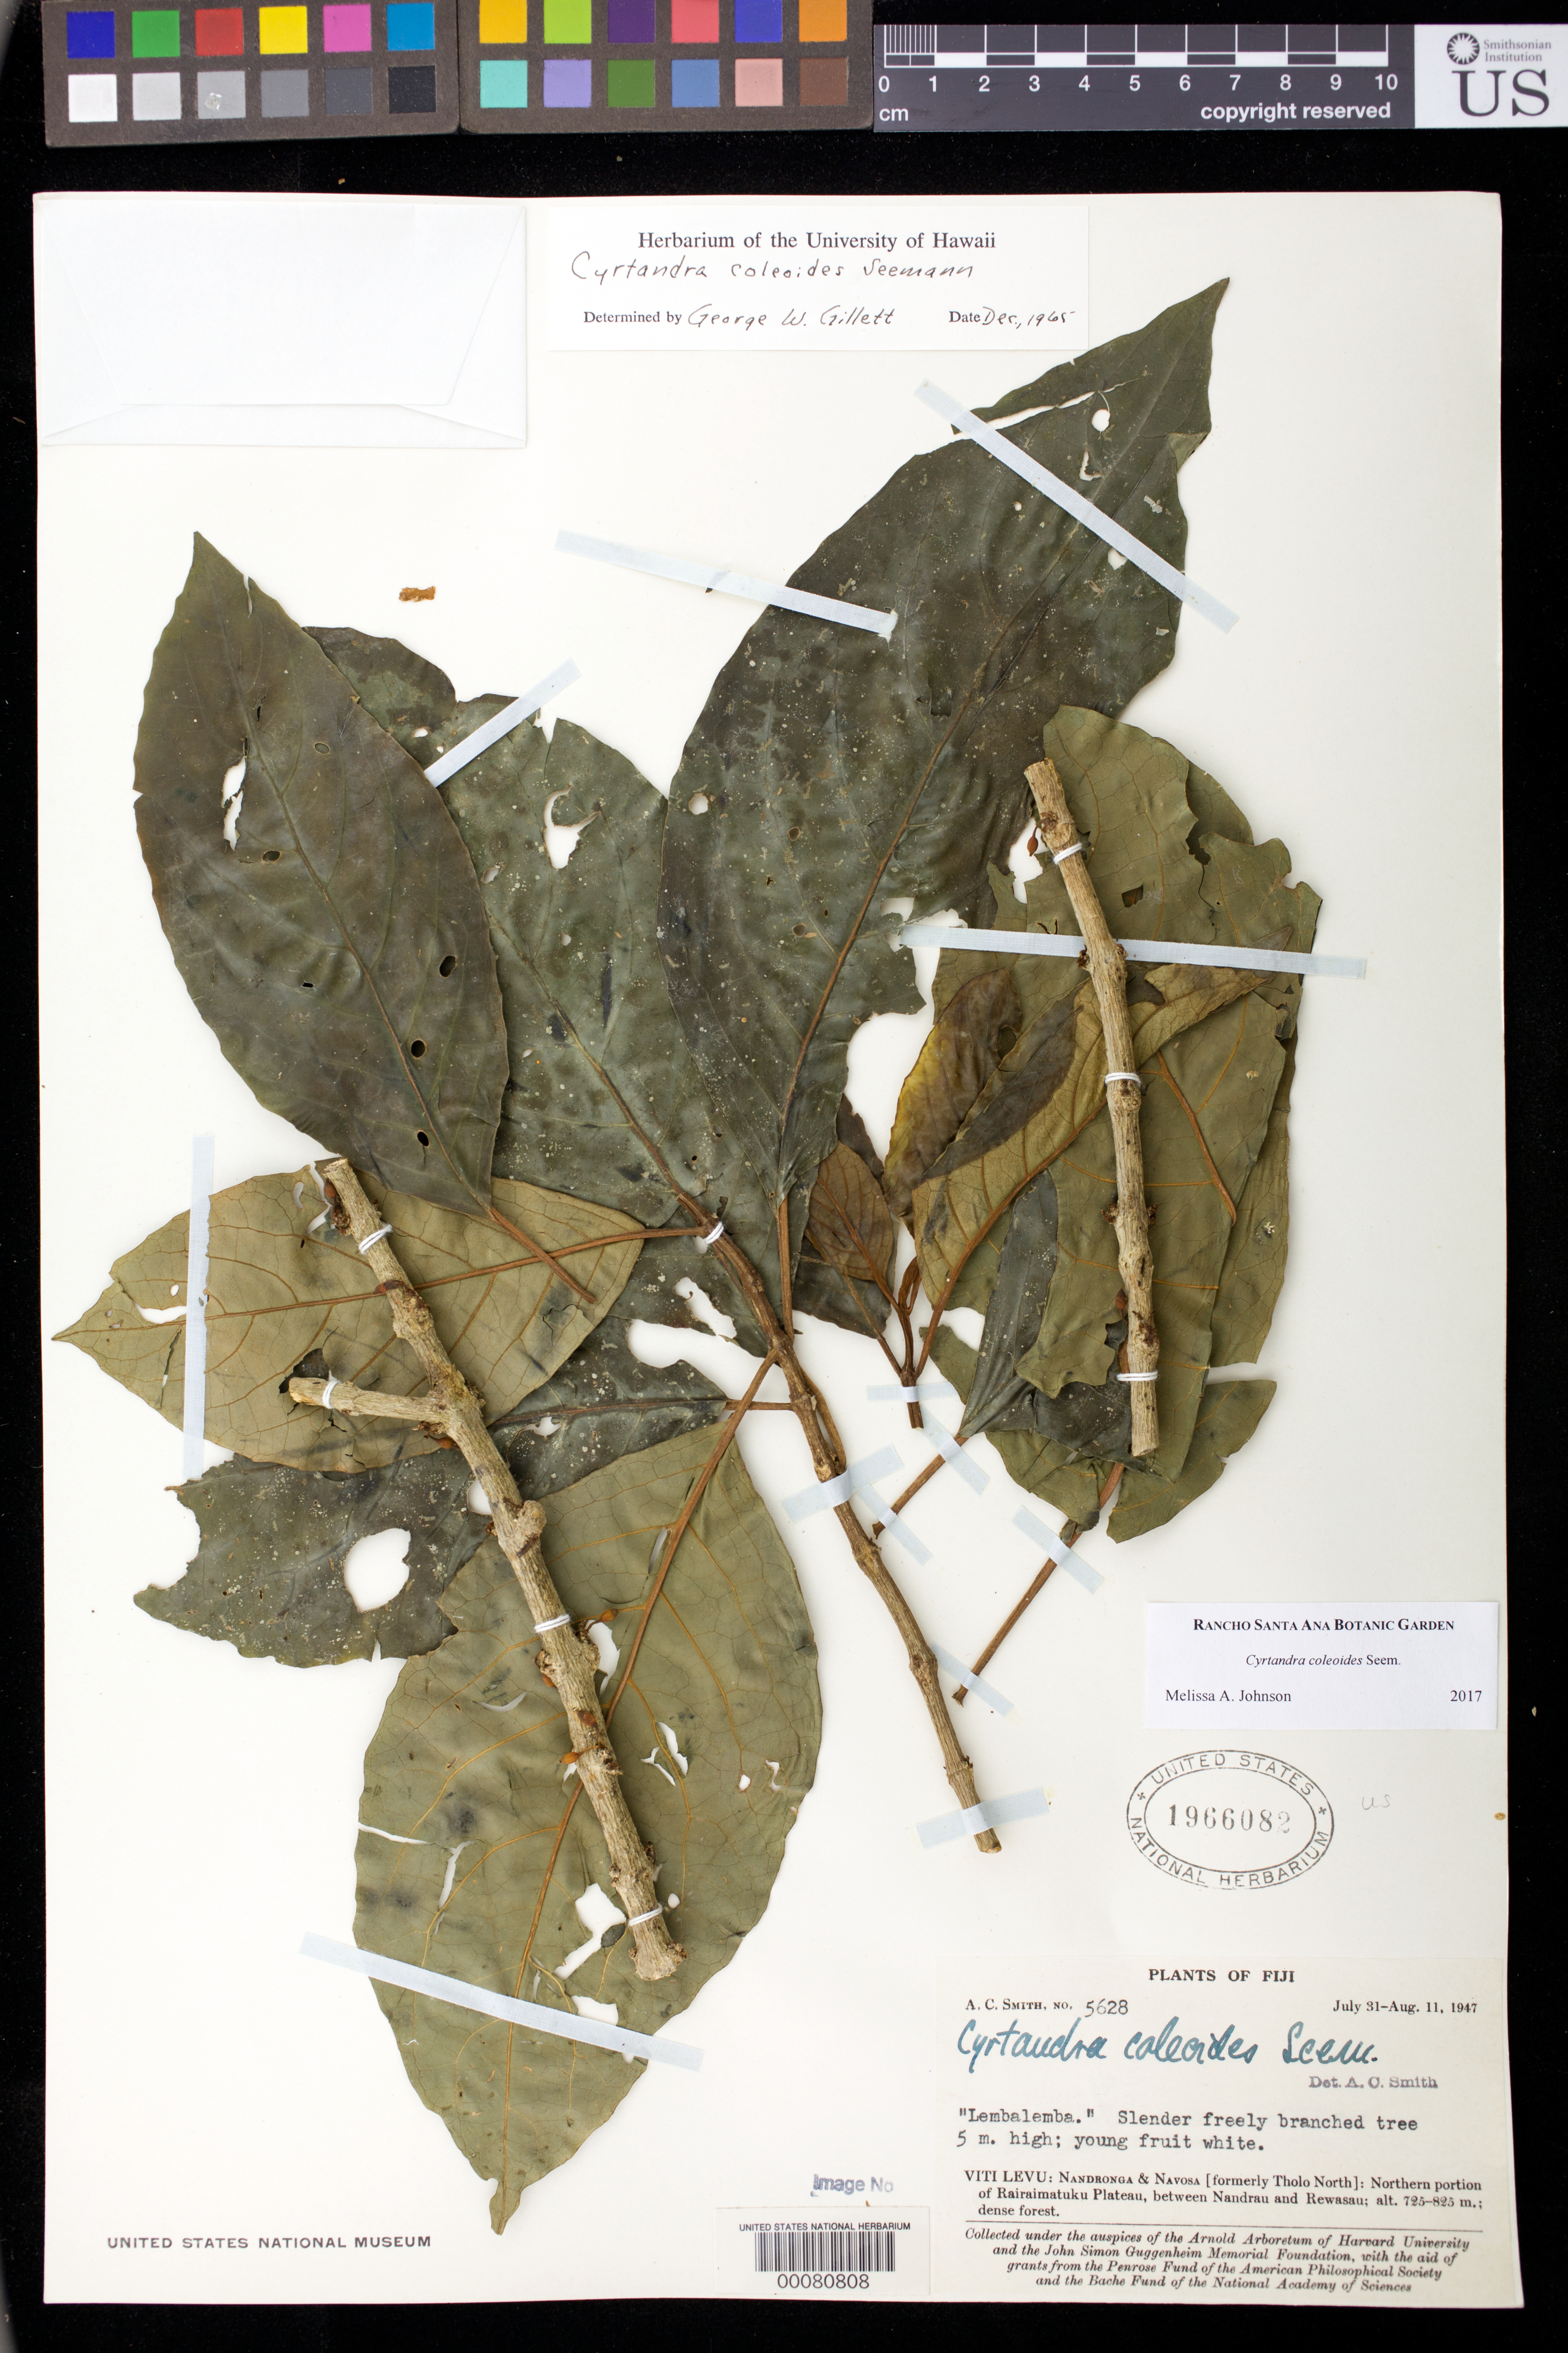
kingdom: Plantae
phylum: Tracheophyta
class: Magnoliopsida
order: Lamiales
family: Gesneriaceae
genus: Cyrtandra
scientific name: Cyrtandra coleoides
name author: Seem.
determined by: Johnson, Melissa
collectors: A. C. Smith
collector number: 5628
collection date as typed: Jul-Aug 1947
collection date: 1947-07/1947-08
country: Fiji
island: Viti Levu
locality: Nandronga & navosa (formerly tholo north), northern portion of rairaimatuku plateau, between nandrau and rewasau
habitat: Dense forest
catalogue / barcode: US 1966082